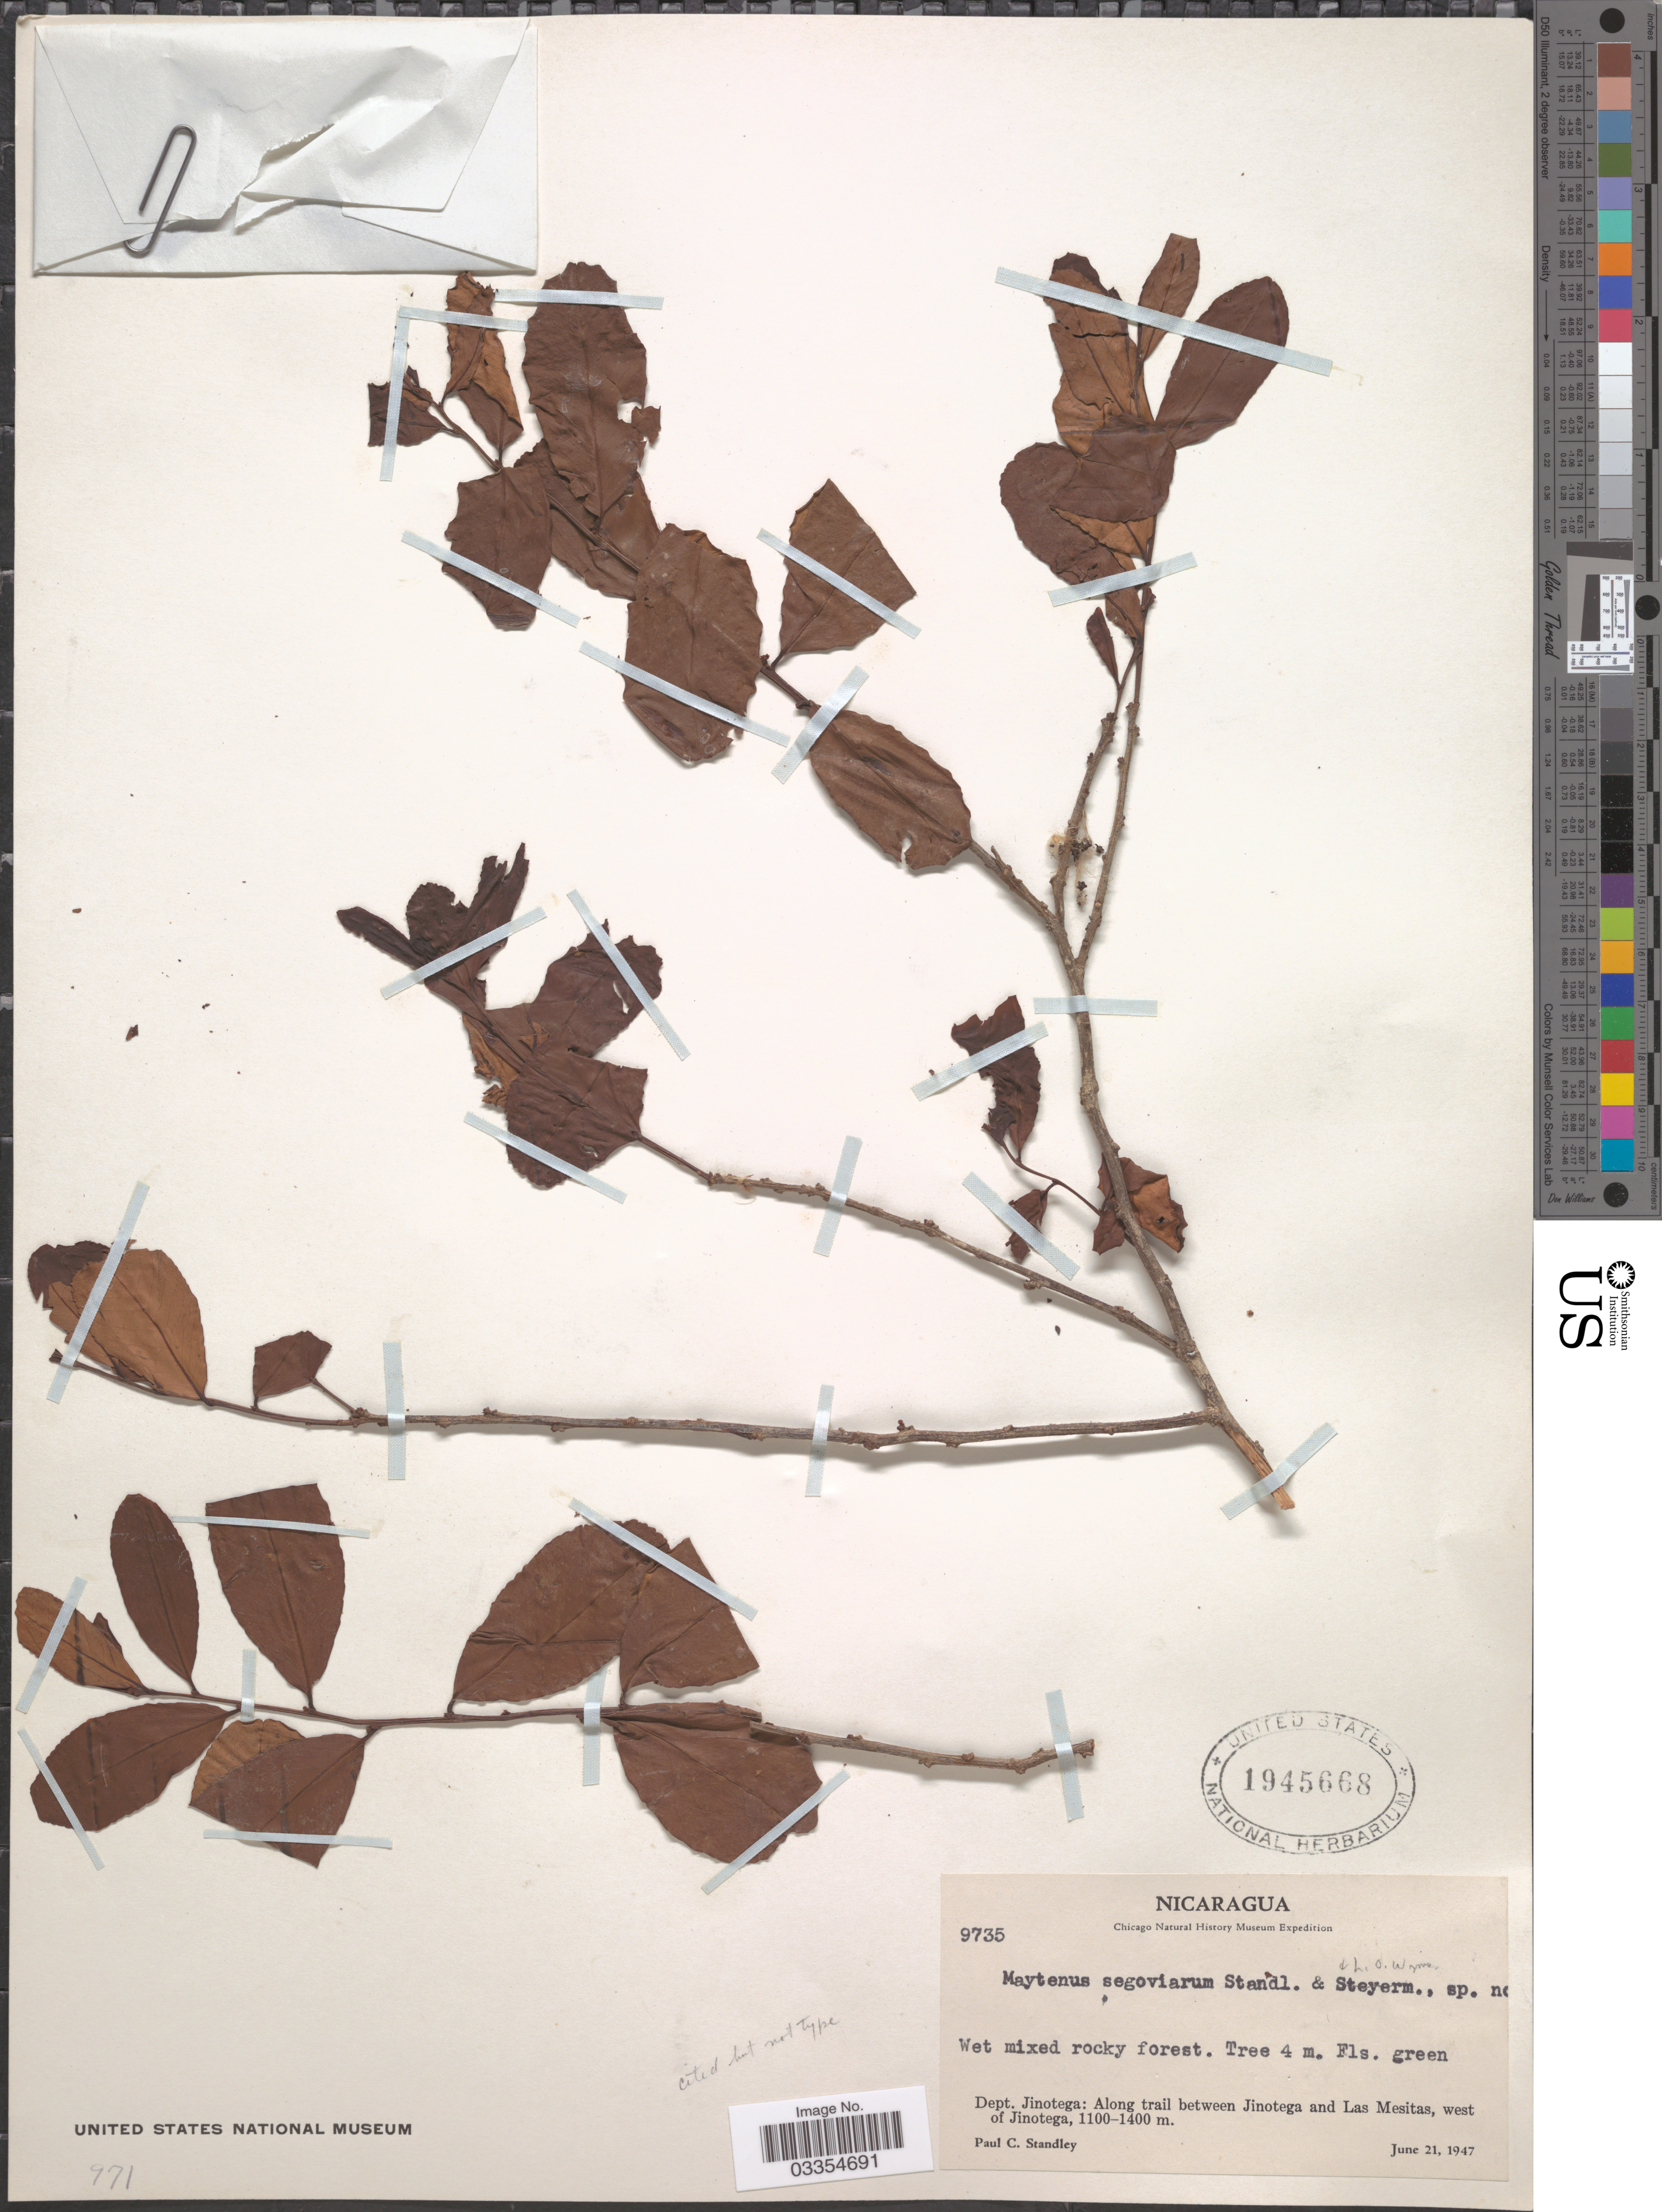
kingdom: Plantae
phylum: Tracheophyta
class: Magnoliopsida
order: Celastrales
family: Celastraceae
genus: Maytenus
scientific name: Maytenus segoviarum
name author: Standl. & L.O. Williams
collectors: P. C. Standley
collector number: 9735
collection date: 1947-06-21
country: Nicaragua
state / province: Jinotega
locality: Dept. Jinotega: Along trail between Jinotega and Las Mesitas, west of Jinotega.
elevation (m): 1100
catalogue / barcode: US 1945668